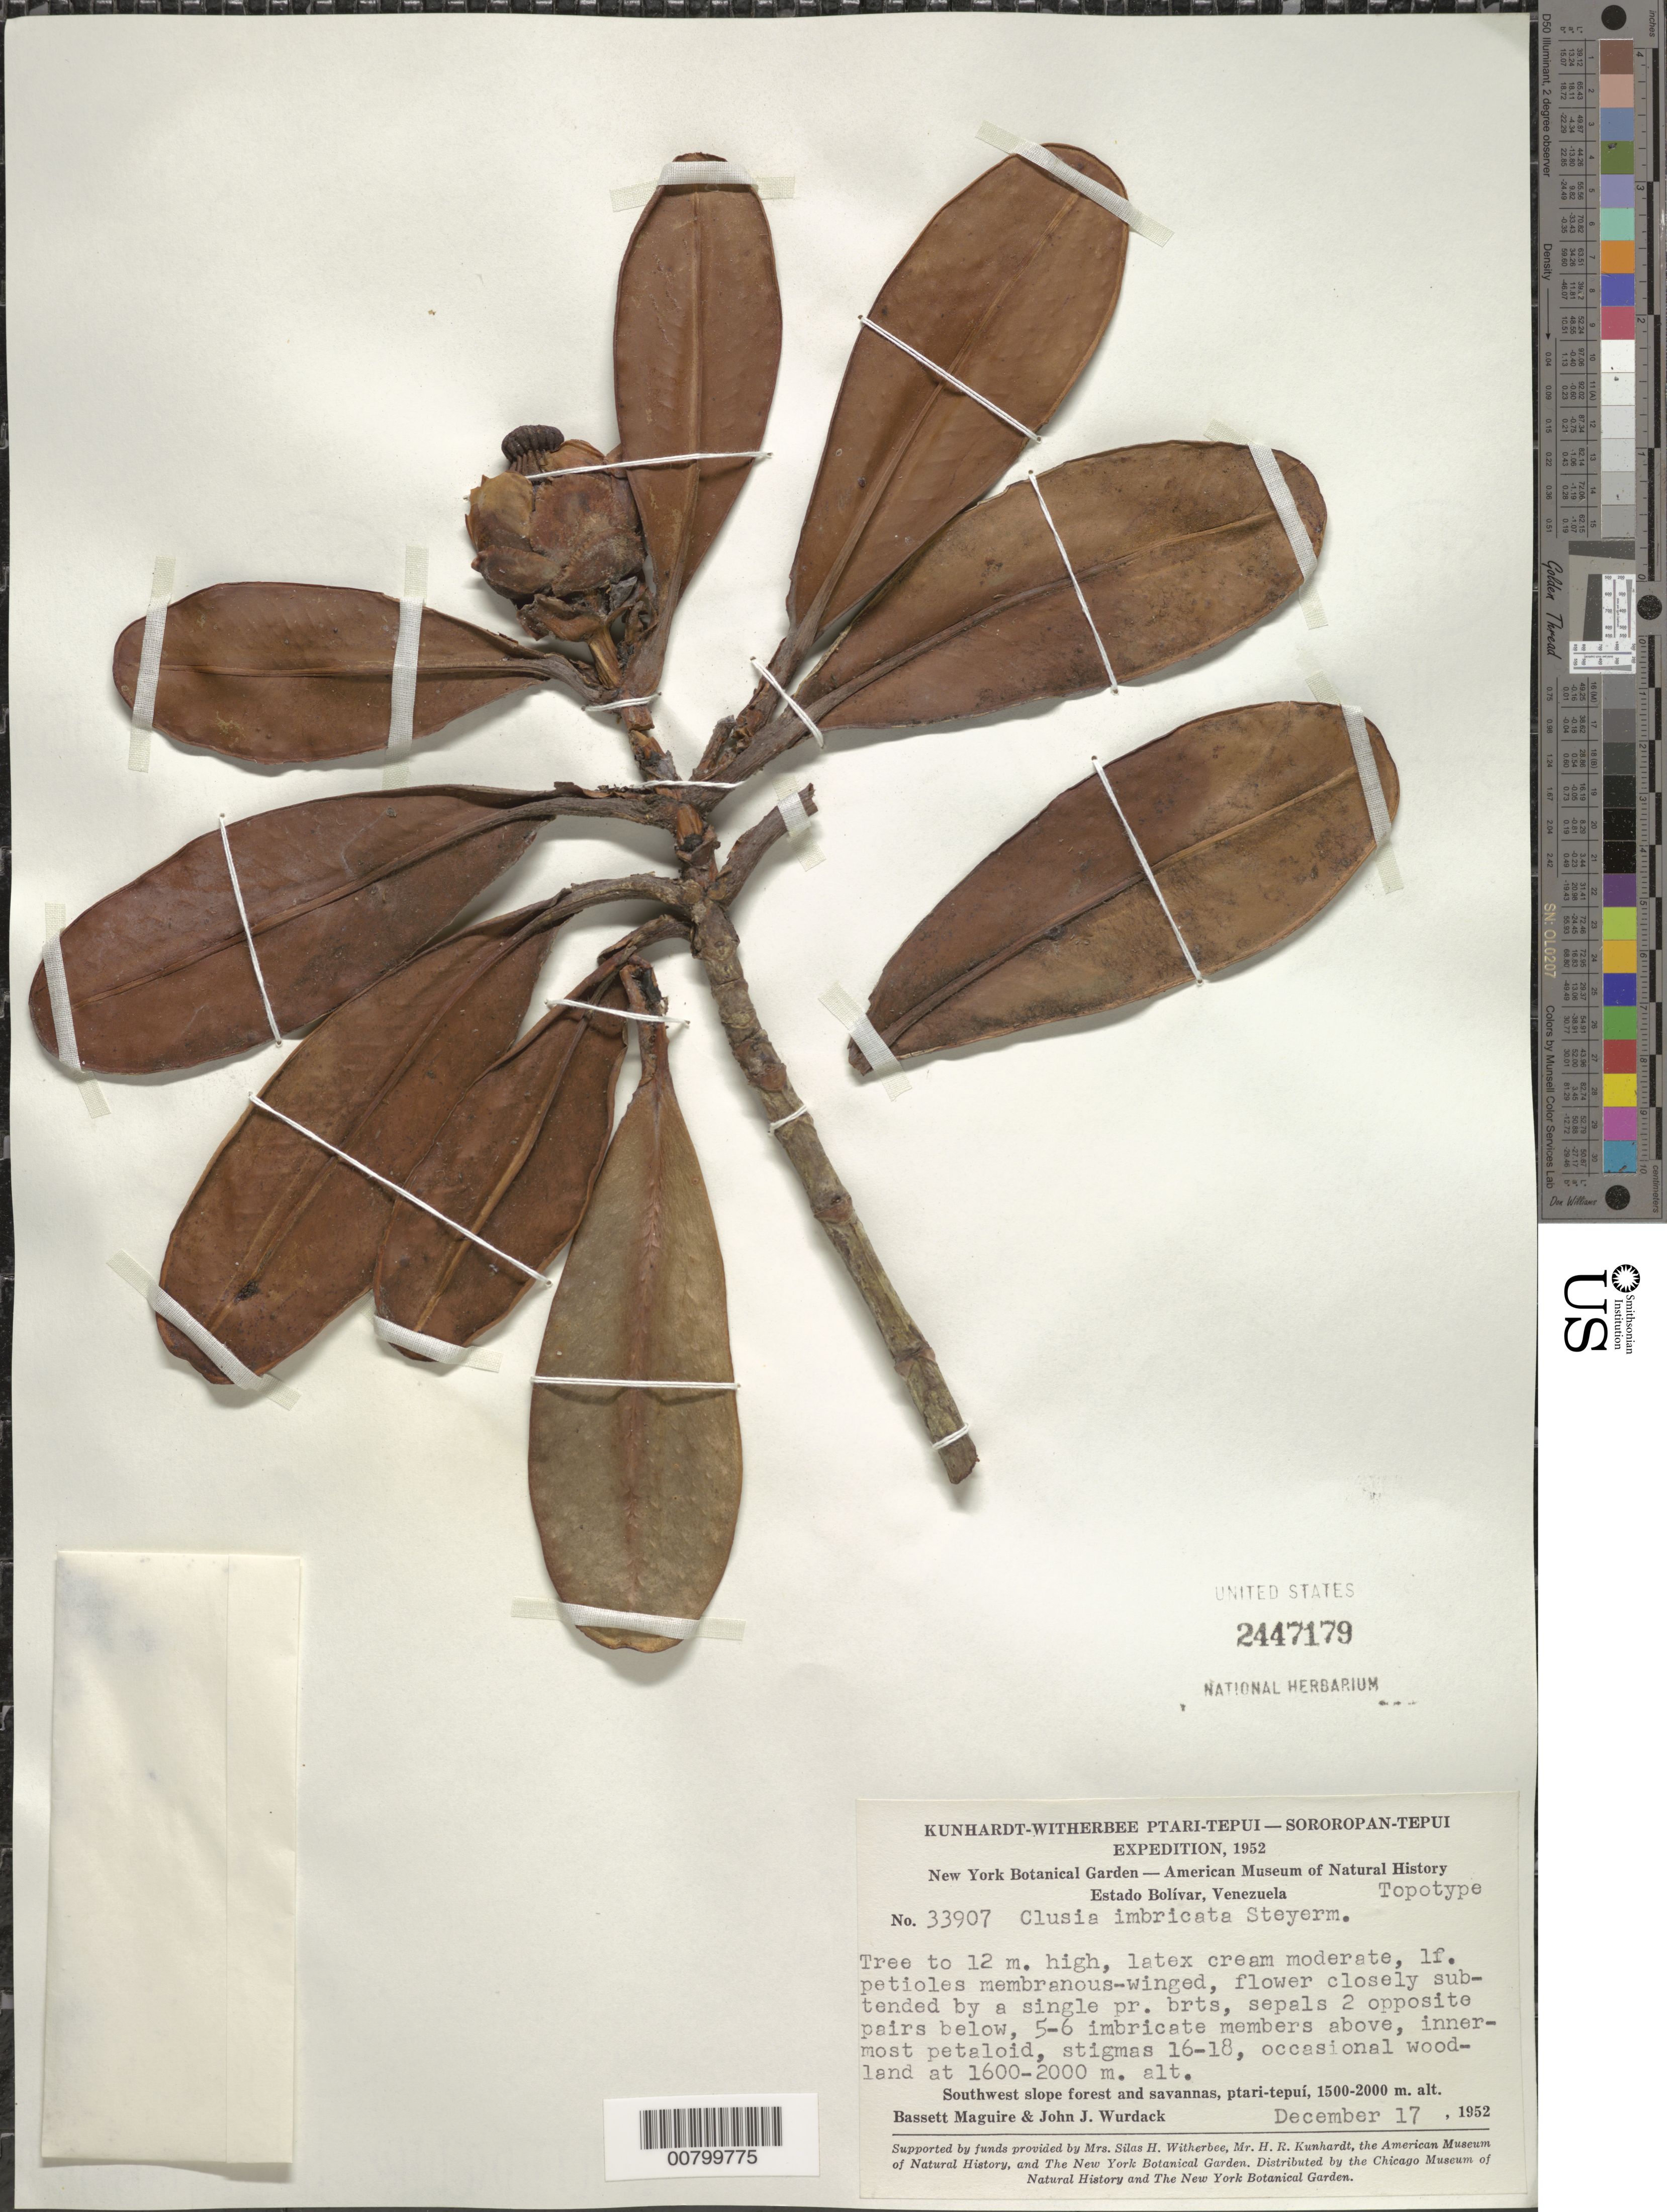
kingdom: Plantae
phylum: Tracheophyta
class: Magnoliopsida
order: Malpighiales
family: Clusiaceae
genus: Clusia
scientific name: Clusia imbricata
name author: Steyerm.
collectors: B. Maguire & J. J. Wurdack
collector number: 33907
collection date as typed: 17-Dec-52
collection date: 1952-12-17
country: Venezuela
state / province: Bolívar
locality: Ptari-tepuí, southwest slopes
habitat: Slope forest and savannas, in woodland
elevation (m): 1500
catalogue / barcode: US 2447179